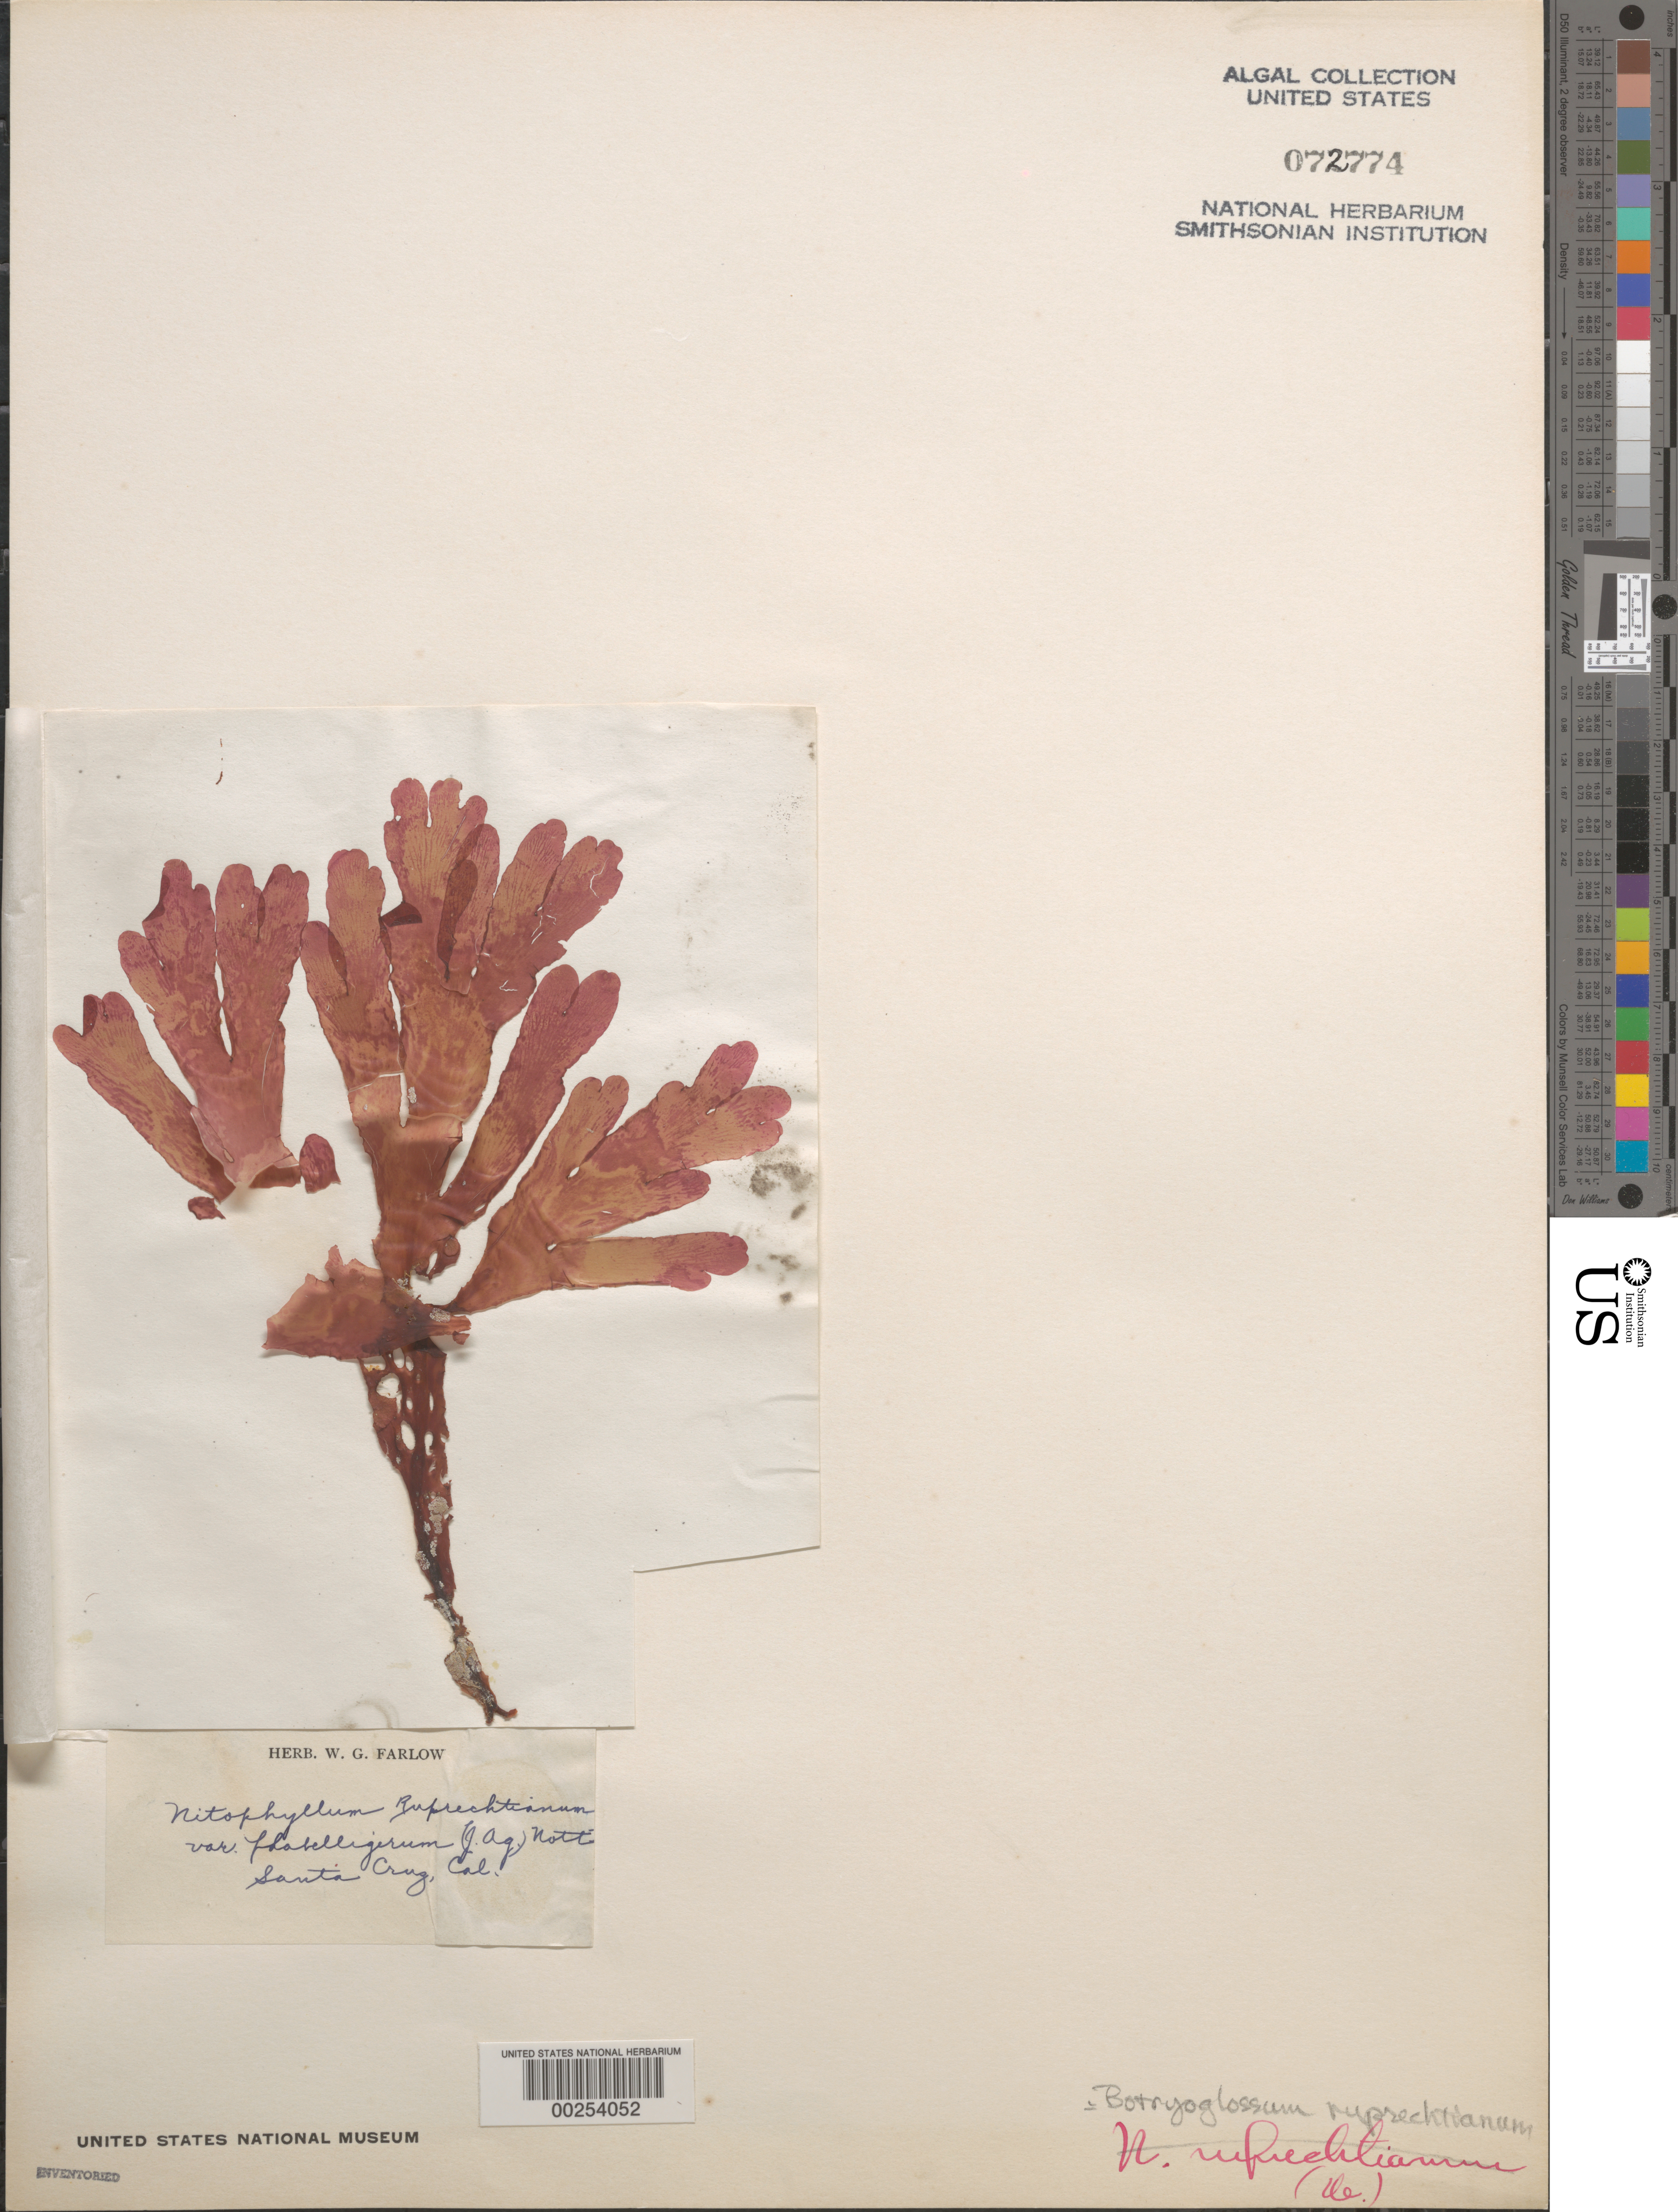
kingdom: Plantae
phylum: Rhodophyta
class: Florideophyceae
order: Ceramiales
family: Delesseriaceae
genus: Cryptopleura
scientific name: Cryptopleura ruprechtiana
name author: (J. Agardh) Kylin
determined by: Algae name updating Project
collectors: W. Farlow (Herbarium)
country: United States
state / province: California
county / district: Santa Cruz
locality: Santa Cruz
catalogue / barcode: US 72774